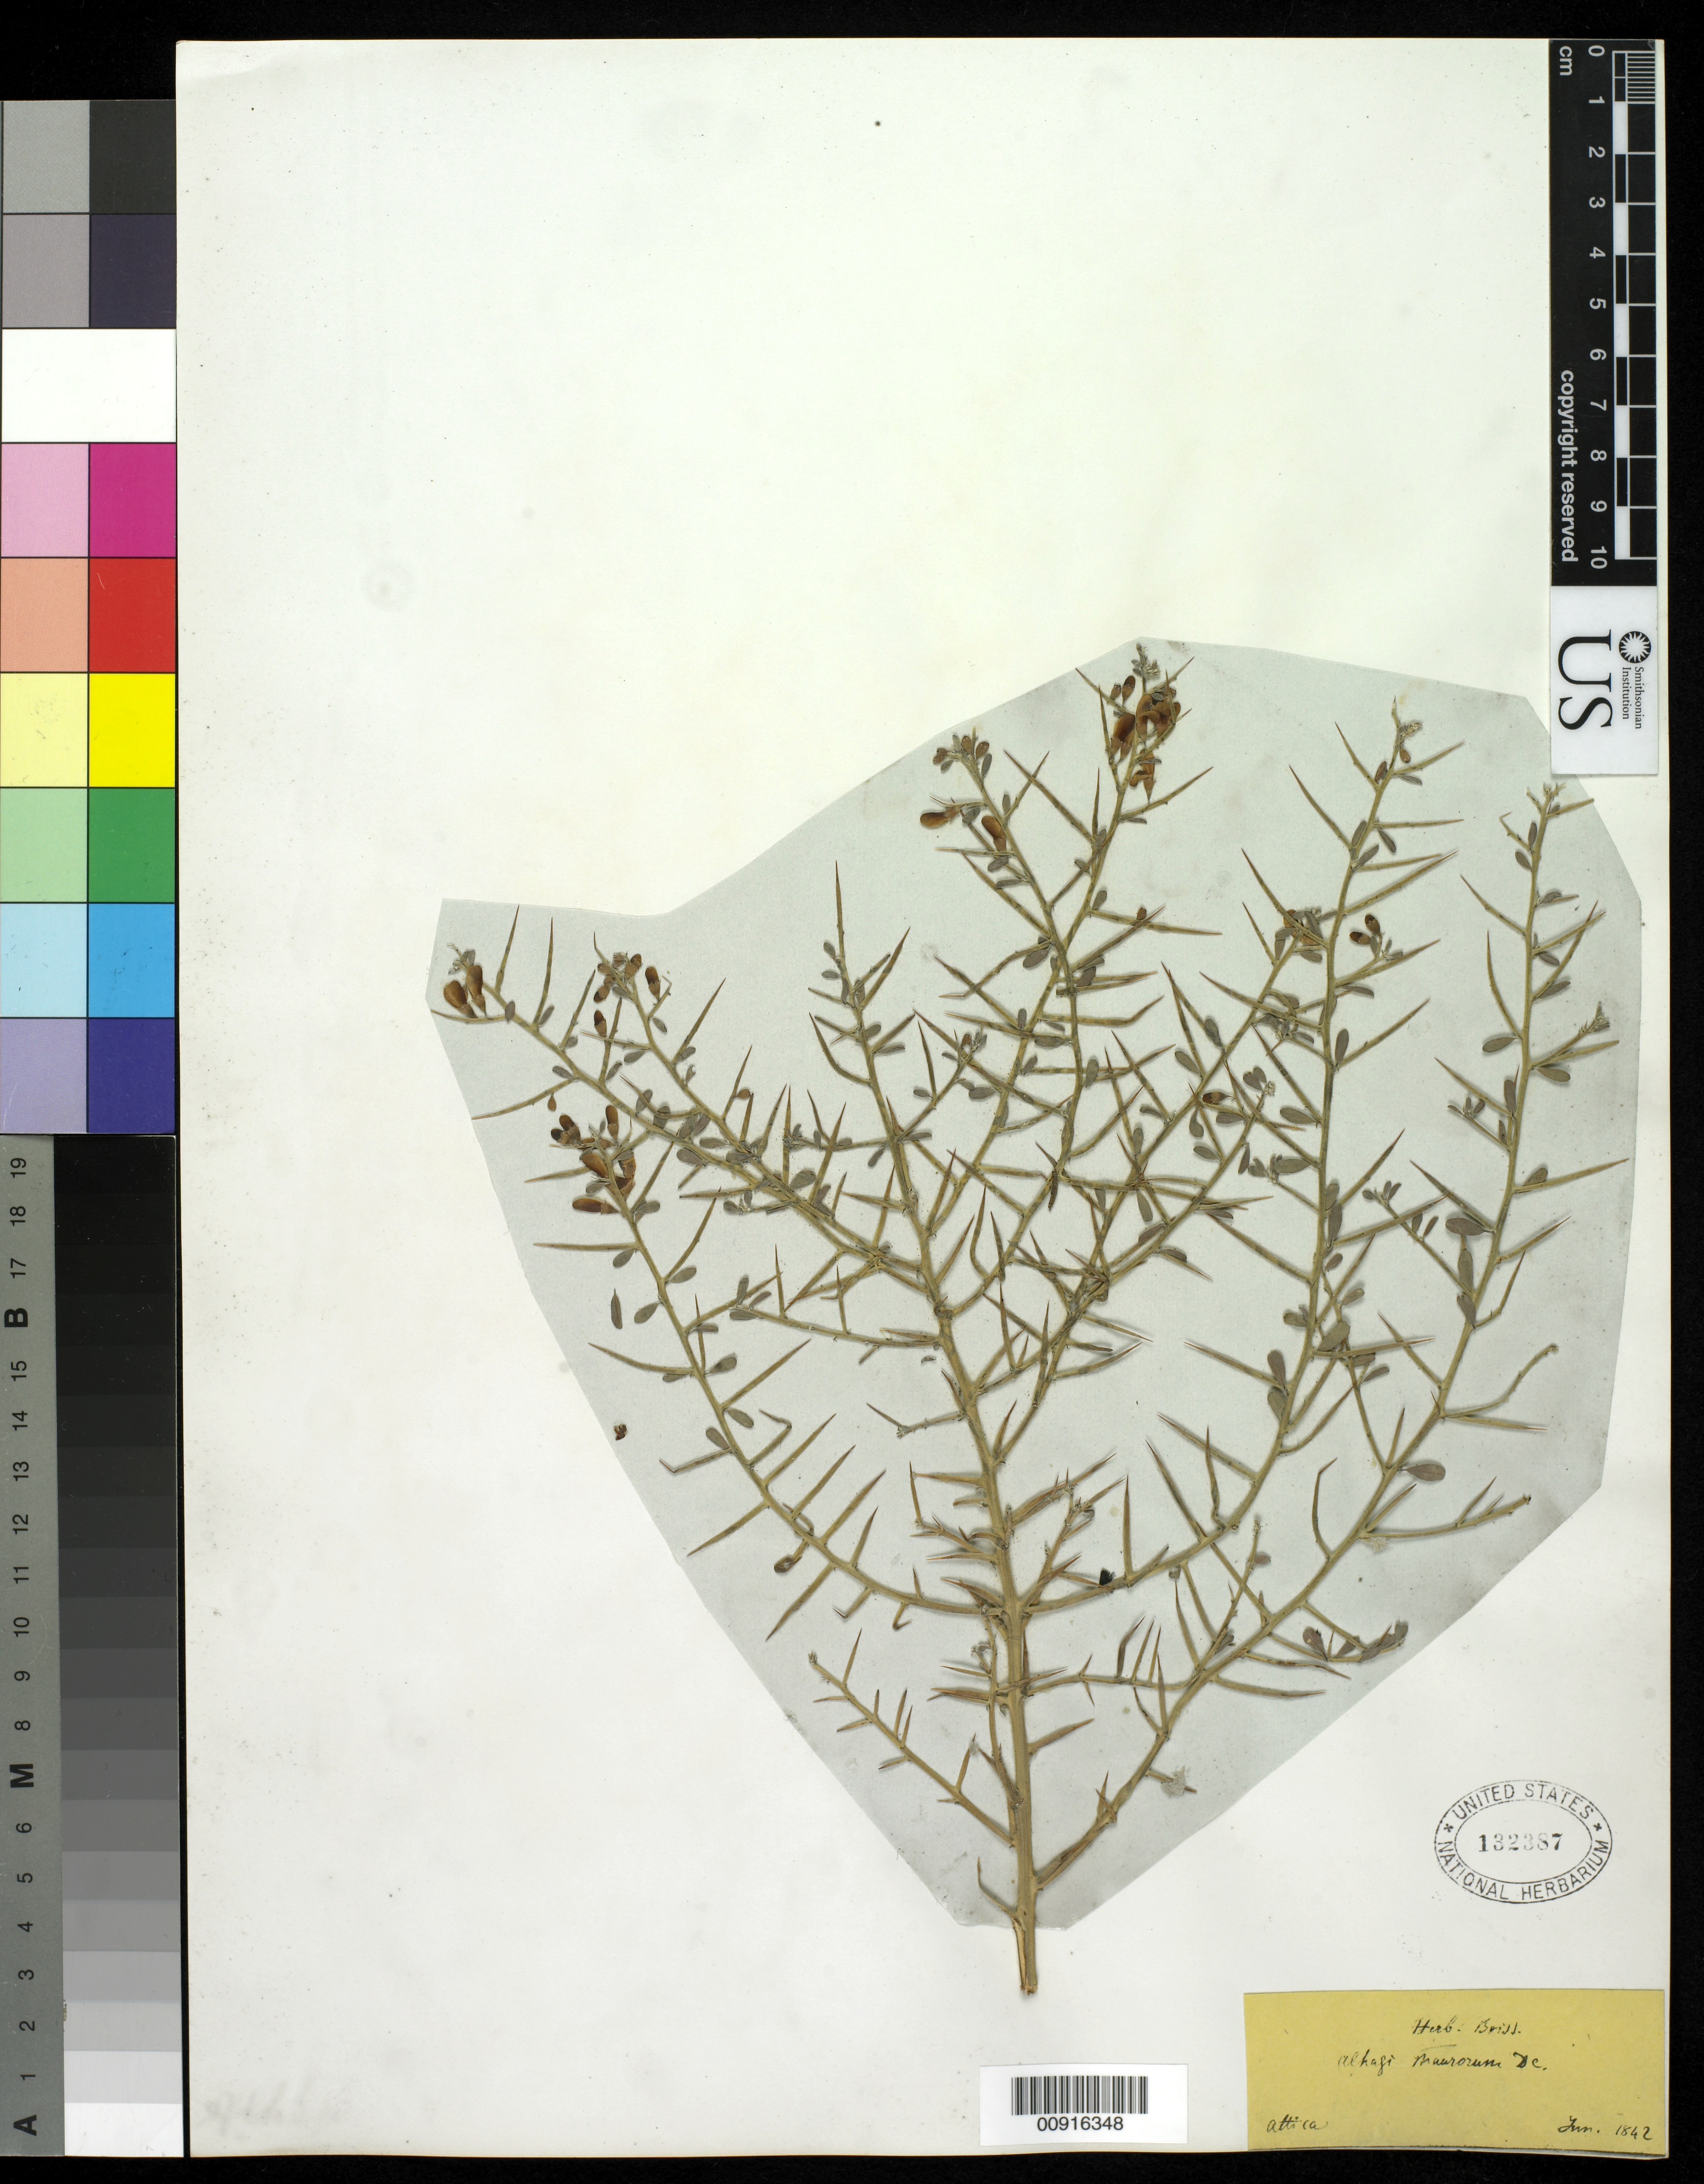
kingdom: Plantae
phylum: Tracheophyta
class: Magnoliopsida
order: Fabales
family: Fabaceae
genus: Alhagi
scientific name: Alhagi maurorum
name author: Medik.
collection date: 1842-06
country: Greece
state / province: Attica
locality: Attica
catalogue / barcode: US 132387